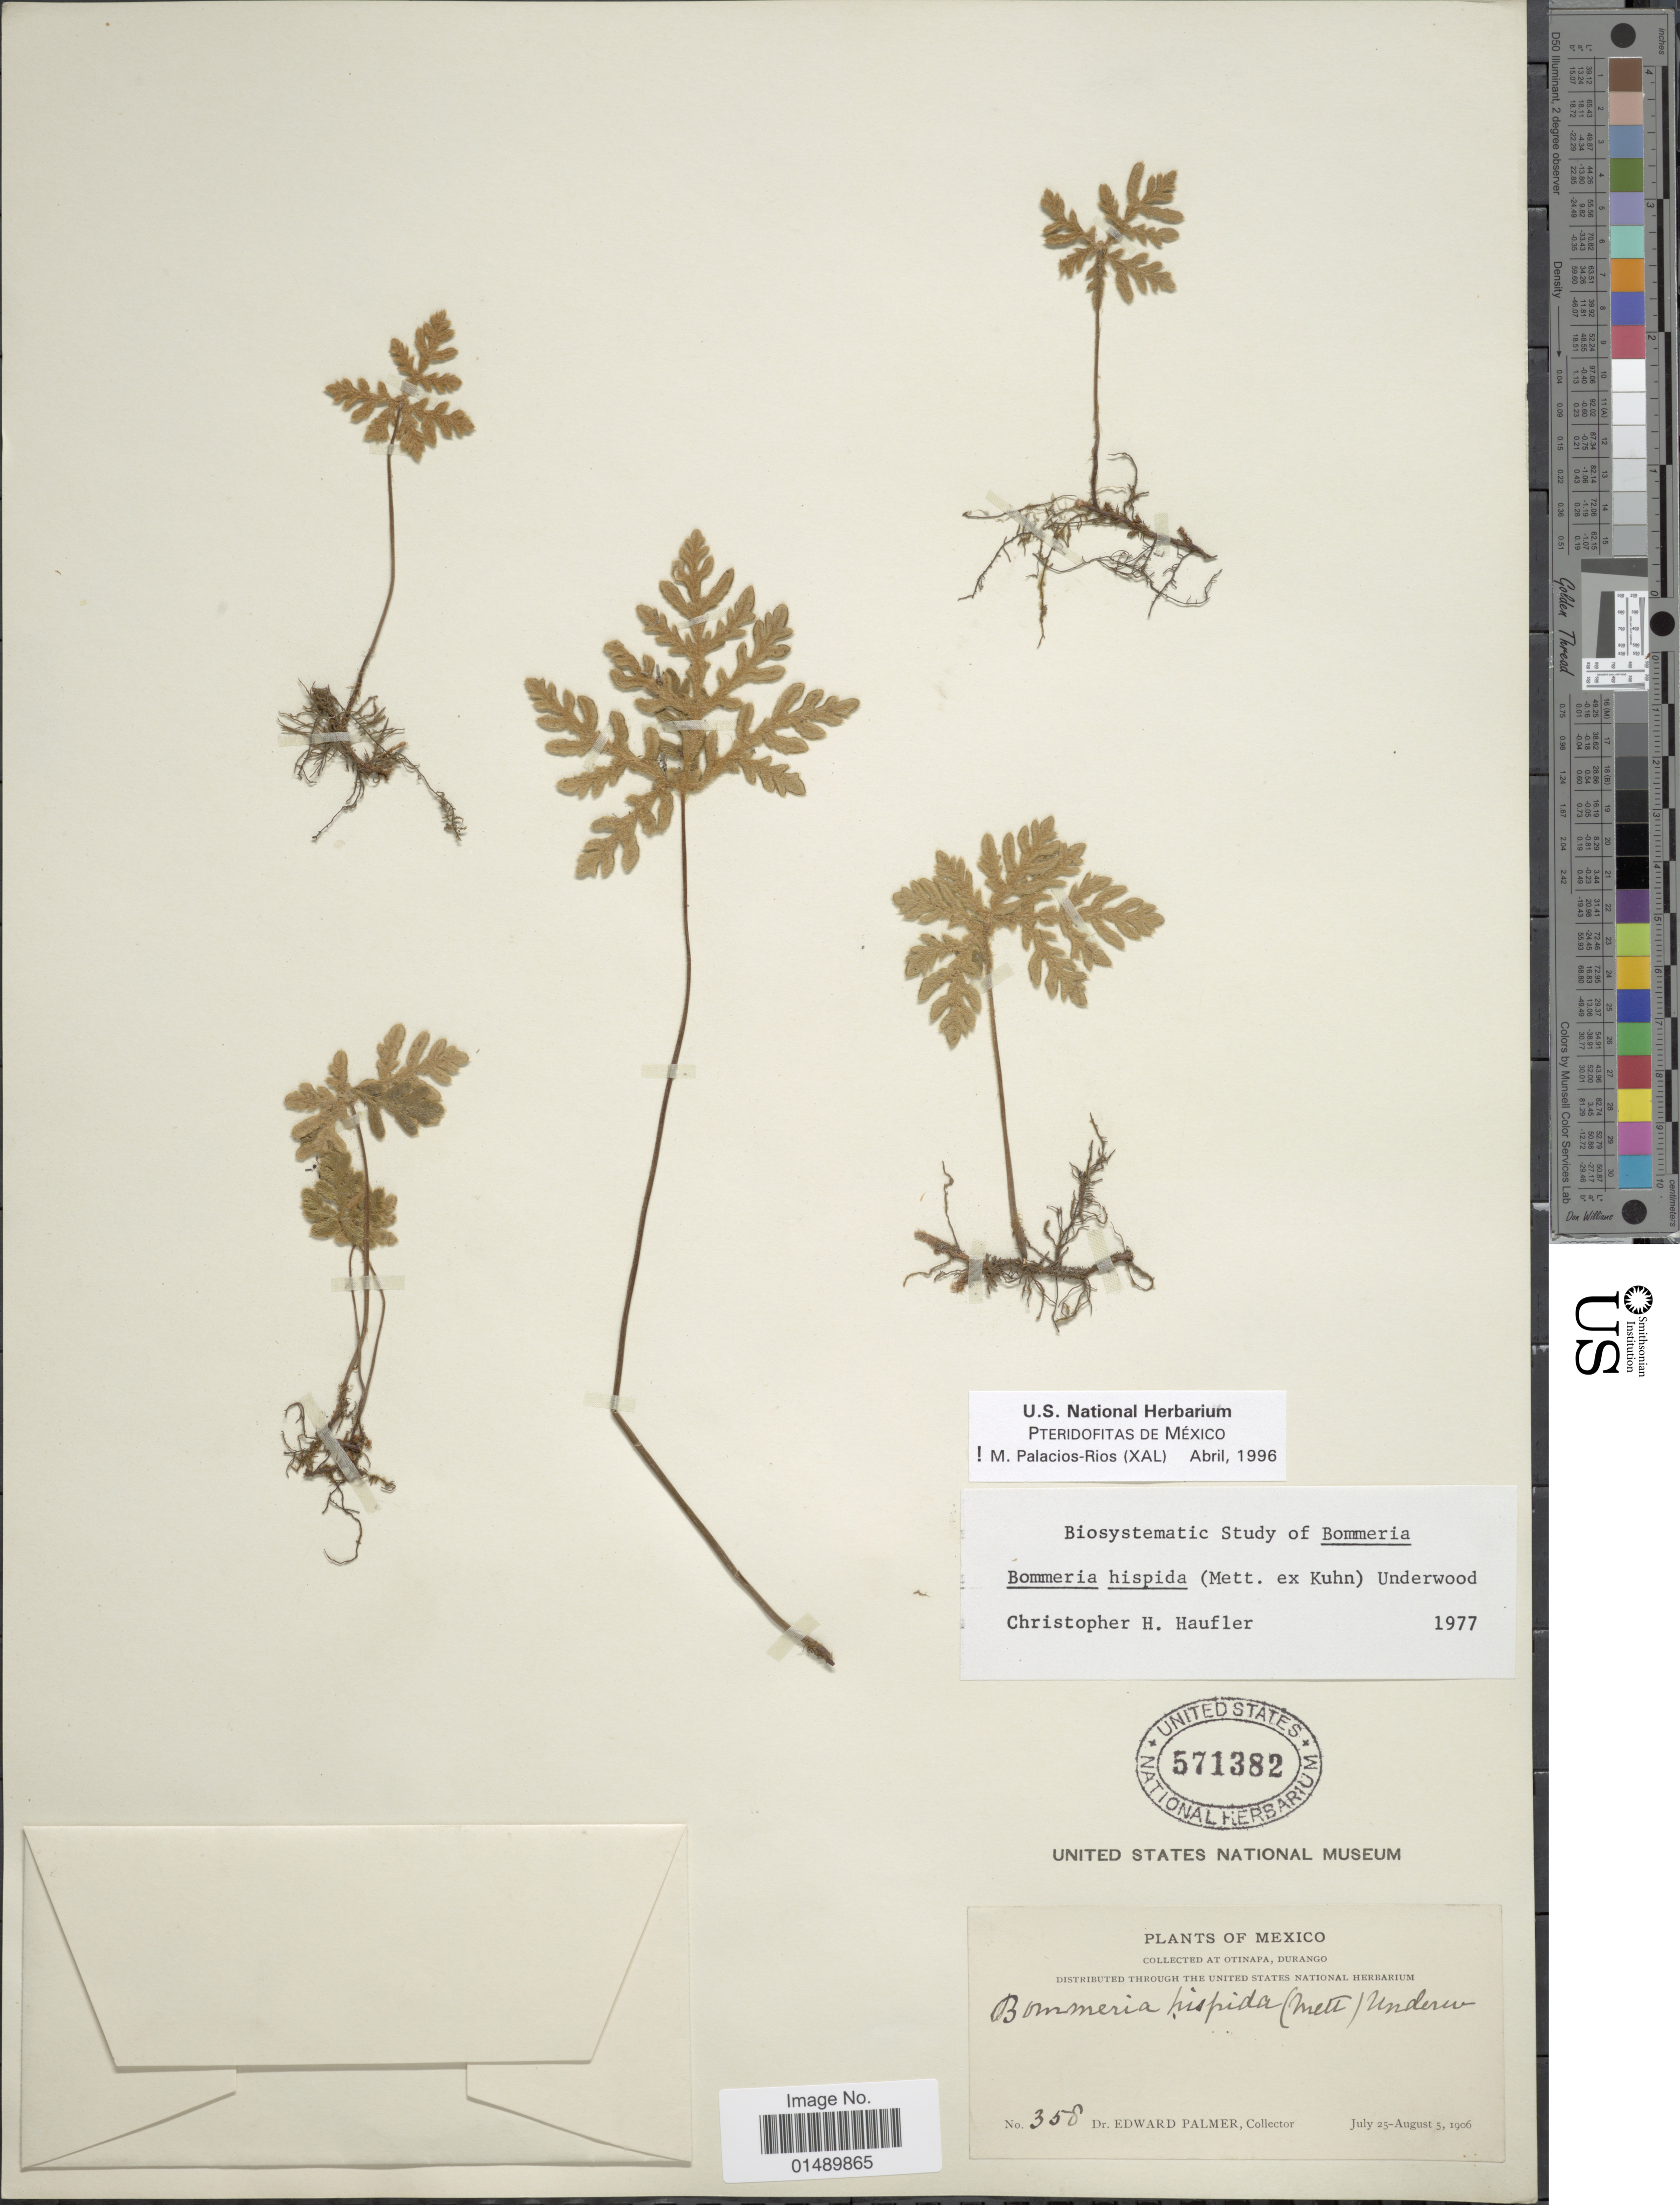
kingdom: Plantae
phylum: Tracheophyta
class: Polypodiopsida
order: Polypodiales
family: Pteridaceae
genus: Bommeria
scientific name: Bommeria hispida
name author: (Mett. ex Kuhn) Underw.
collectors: E. Palmer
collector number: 358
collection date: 1906-07-25/1906-08-05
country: Mexico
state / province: Durango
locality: Mexico, Otinapa.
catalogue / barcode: US 571382